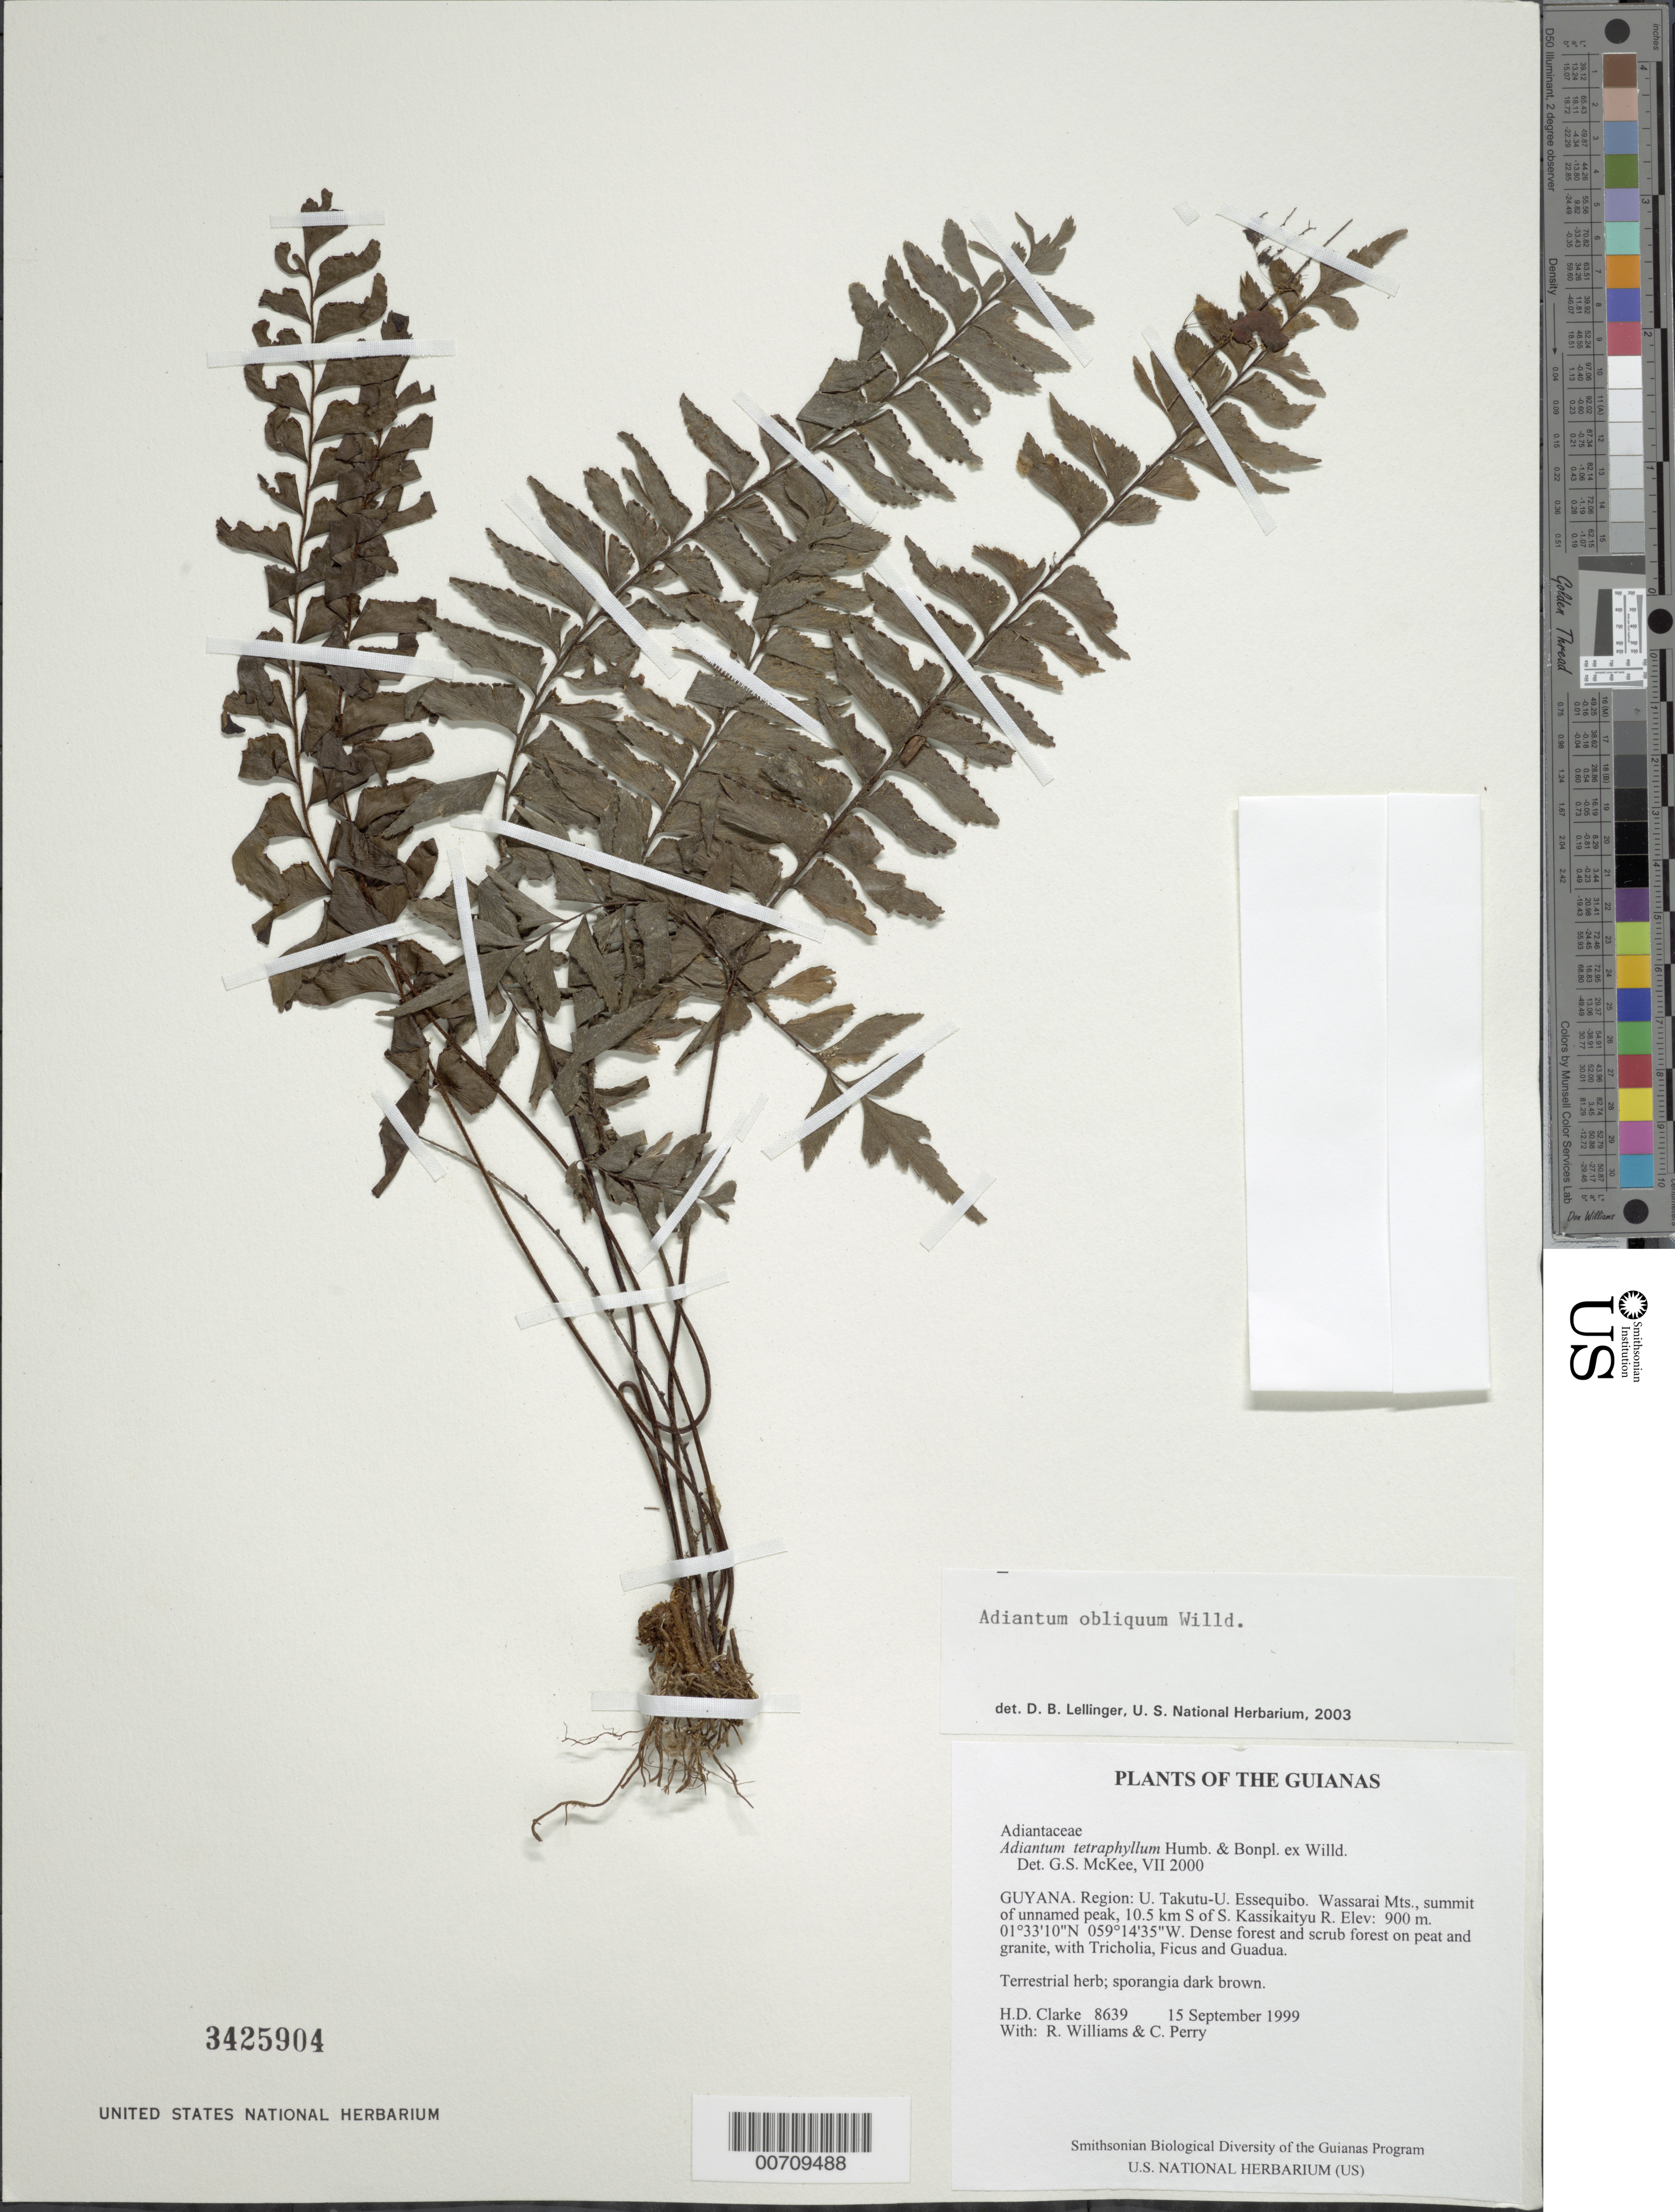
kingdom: Plantae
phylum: Tracheophyta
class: Polypodiopsida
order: Polypodiales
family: Pteridaceae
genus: Adiantum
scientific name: Adiantum obliquum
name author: Willd.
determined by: Lellinger, David B., (BOT), Smithsonian Institution - National Museum of Natural History (UNITED STATES)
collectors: H. D. Clarke, R. Williams & C. Perry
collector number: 8639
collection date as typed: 15 September 1999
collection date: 1999-09-15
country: Guyana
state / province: U. Takutu-U. Essequibo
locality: Wassarai Mts., summit of unnamed peak, 10.5 km S of S. Kassikaityu R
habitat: Dense forest and scrub forest on peat and granite, with Tricholia, Ficus and Guadua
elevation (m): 900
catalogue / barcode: US 3425904